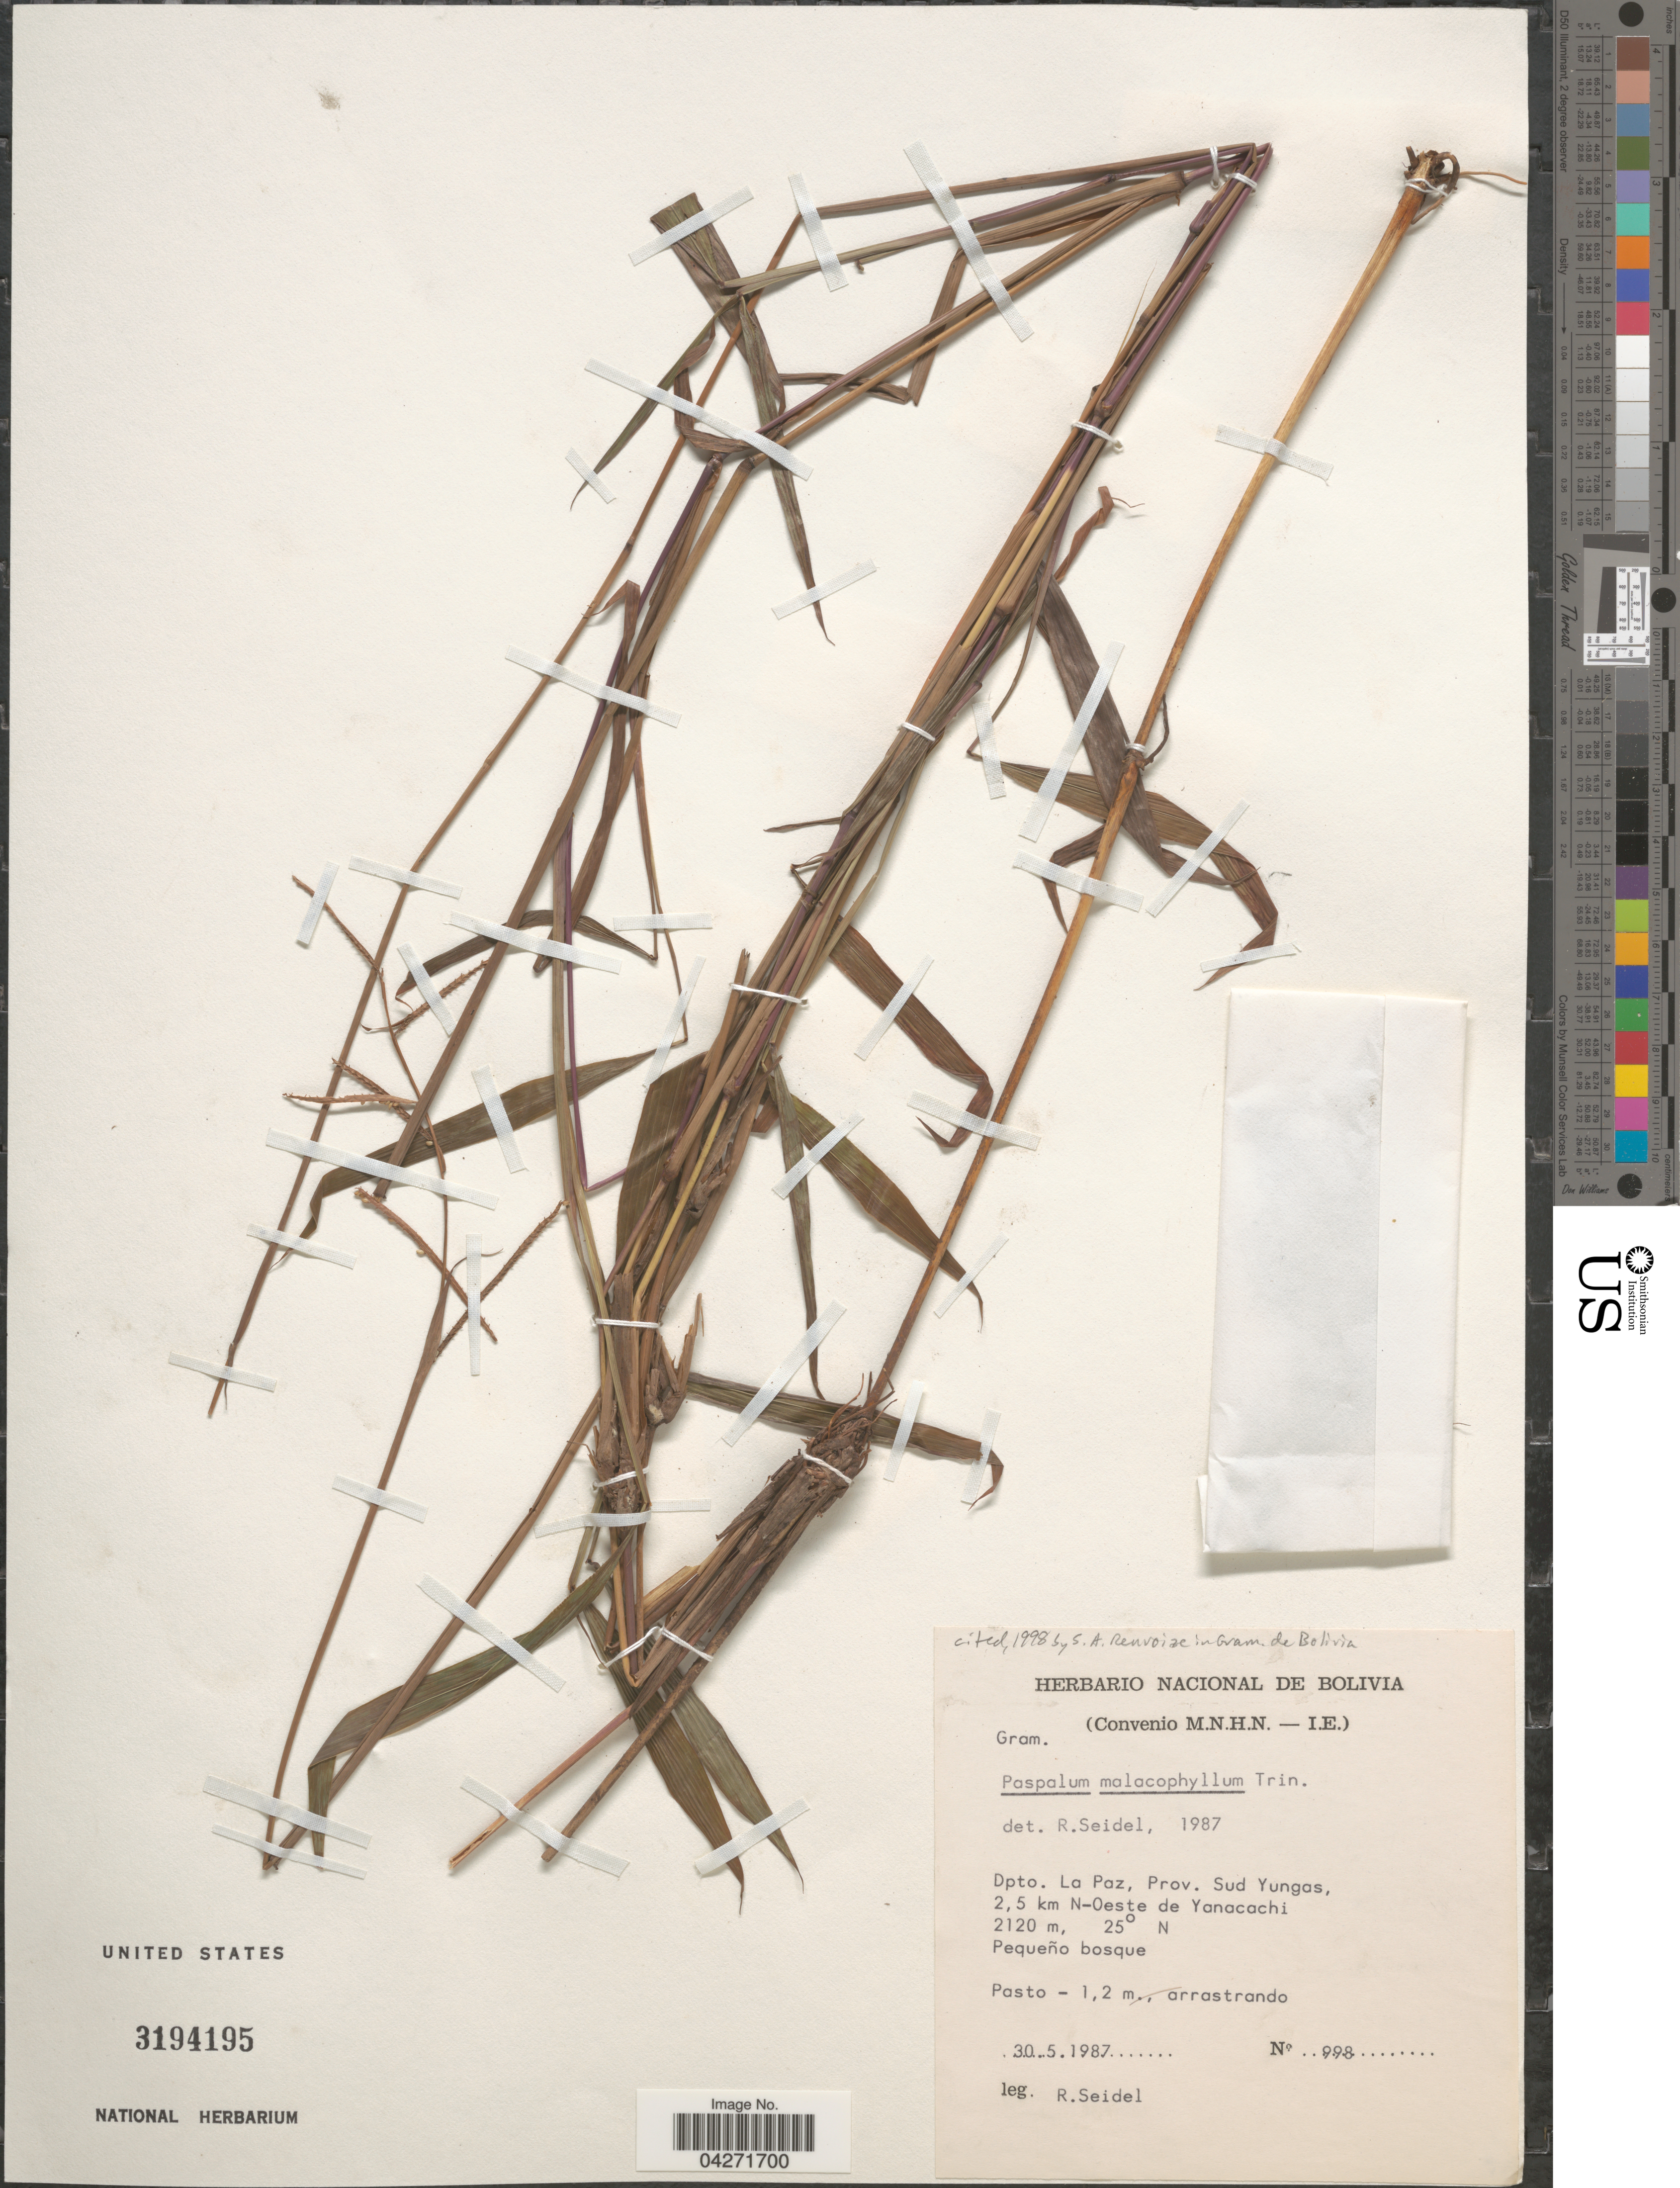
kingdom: Plantae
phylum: Tracheophyta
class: Liliopsida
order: Poales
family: Poaceae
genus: Paspalum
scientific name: Paspalum malacophyllum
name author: Trin.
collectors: R. Seidel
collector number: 998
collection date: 1987-05-30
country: Bolivia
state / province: La Paz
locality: Prov. Sud Yungas, 2,5 km N-Oeste de Yanacachi.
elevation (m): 2120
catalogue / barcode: US 3194195